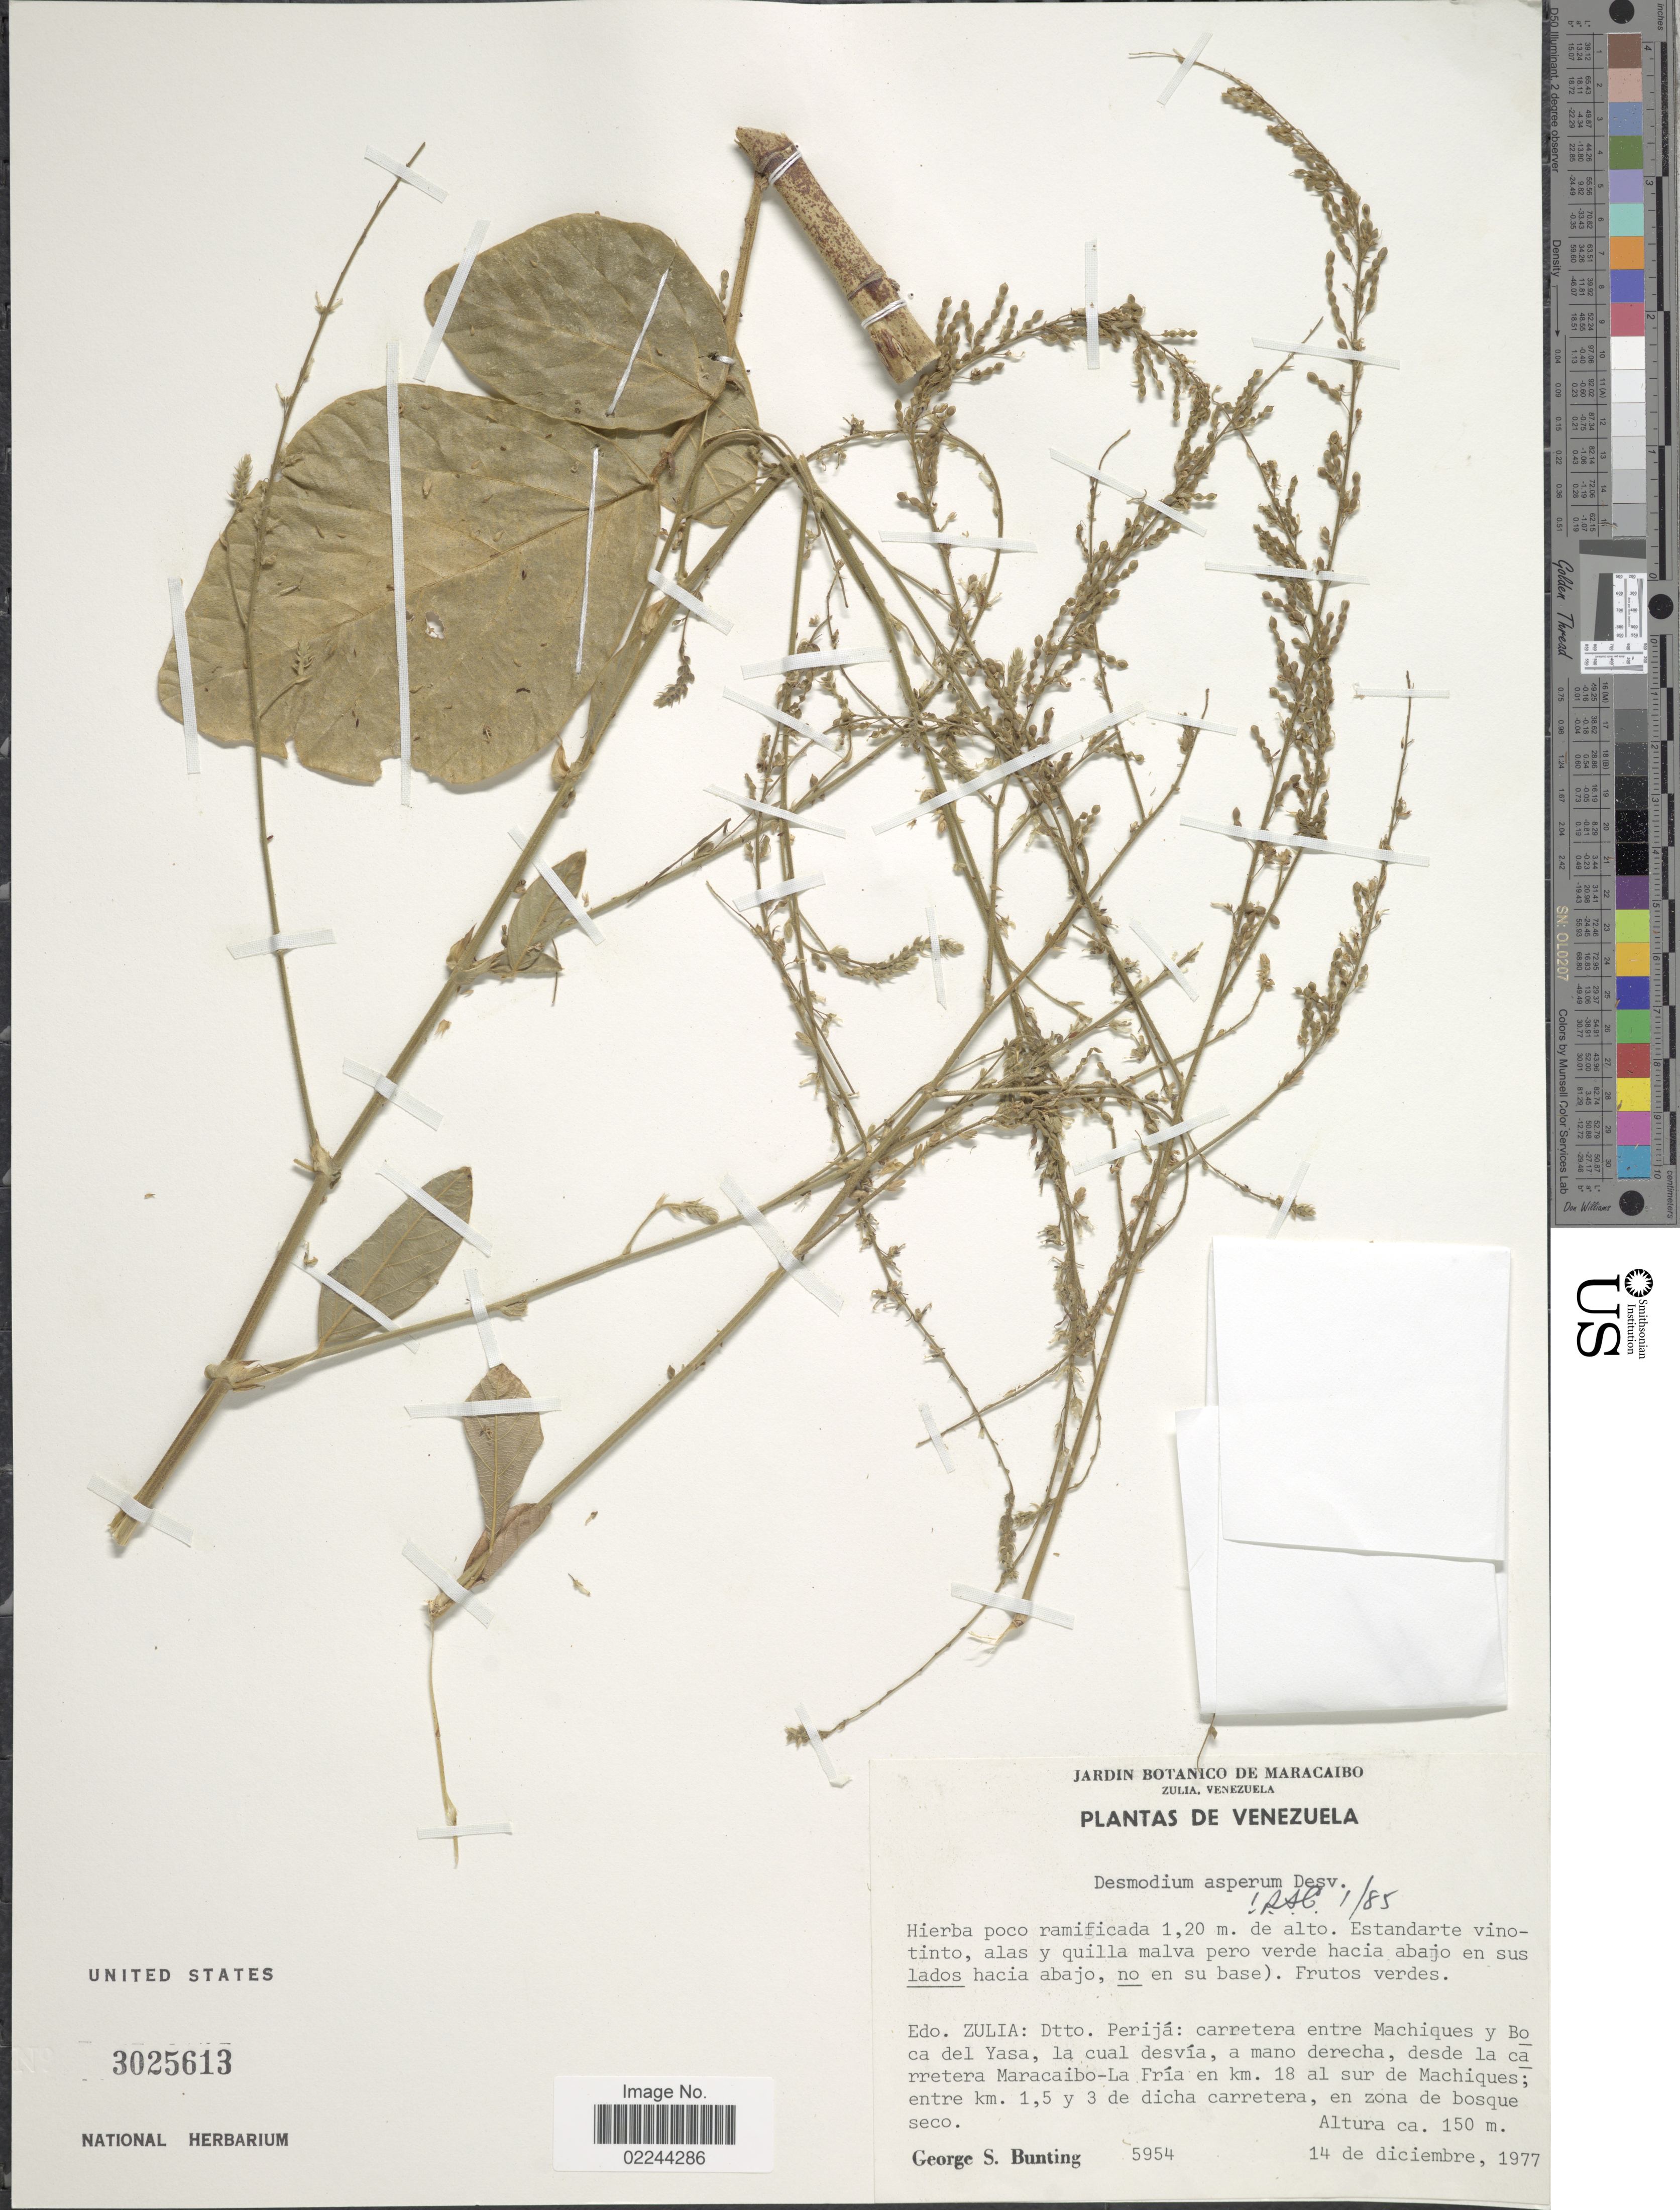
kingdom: Plantae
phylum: Tracheophyta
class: Magnoliopsida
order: Fabales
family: Fabaceae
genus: Desmodium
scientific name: Desmodium asperum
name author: (Poir.) Desv.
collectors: G. S. Bunting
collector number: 5954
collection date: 1977-12-14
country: Venezuela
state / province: Zulia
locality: Dtto. Perijá: carretera entre Machiques y Boca del Yasa, la cual desvía, a mano derecha, desde la carretera Maracaibo-La Fría en km 18 al sur de Machiques; entre km 1,5 y 3 de dicha carretera, en zona de bosque seco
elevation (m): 150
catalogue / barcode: US 3025613